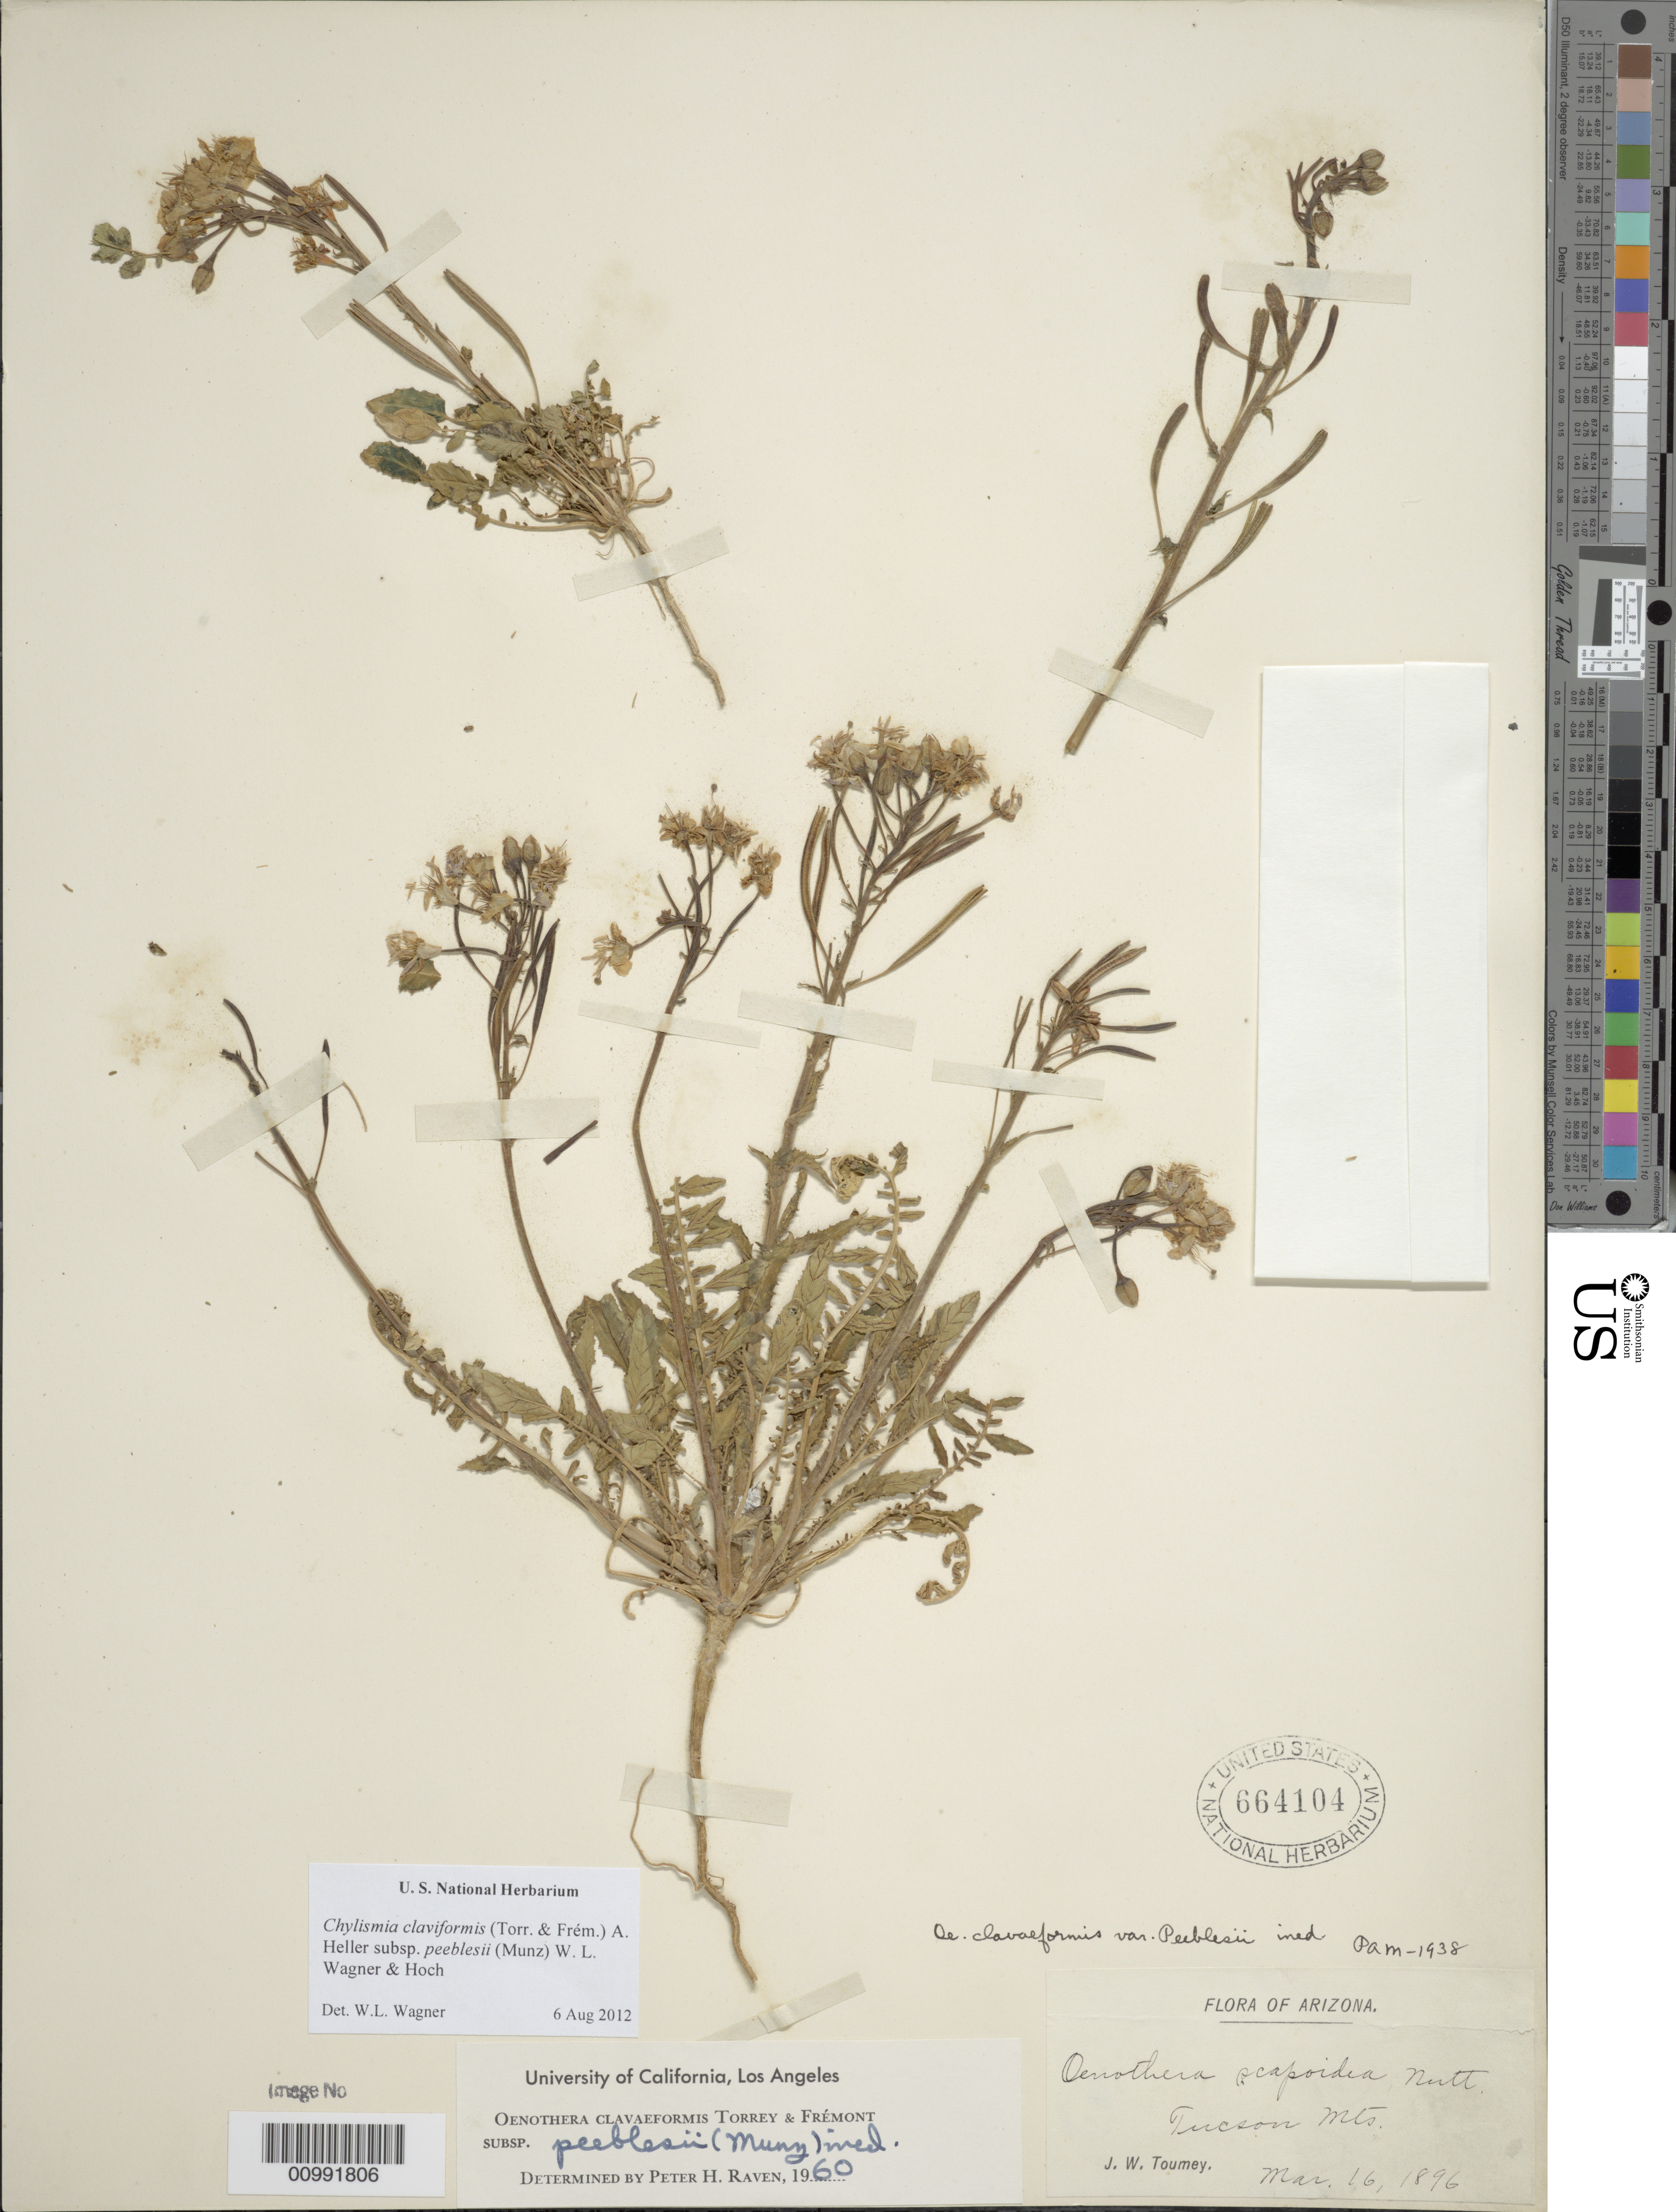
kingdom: Plantae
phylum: Tracheophyta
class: Magnoliopsida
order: Myrtales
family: Onagraceae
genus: Chylismia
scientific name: Chylismia claviformis subsp. peeblesii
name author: (Munz) W.L. Wagner & Hoch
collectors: J. W. Toumey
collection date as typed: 16 Mar 1896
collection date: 1896-03-16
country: United States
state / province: Arizona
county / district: Pima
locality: Tucson Mountains.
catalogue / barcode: US 664104